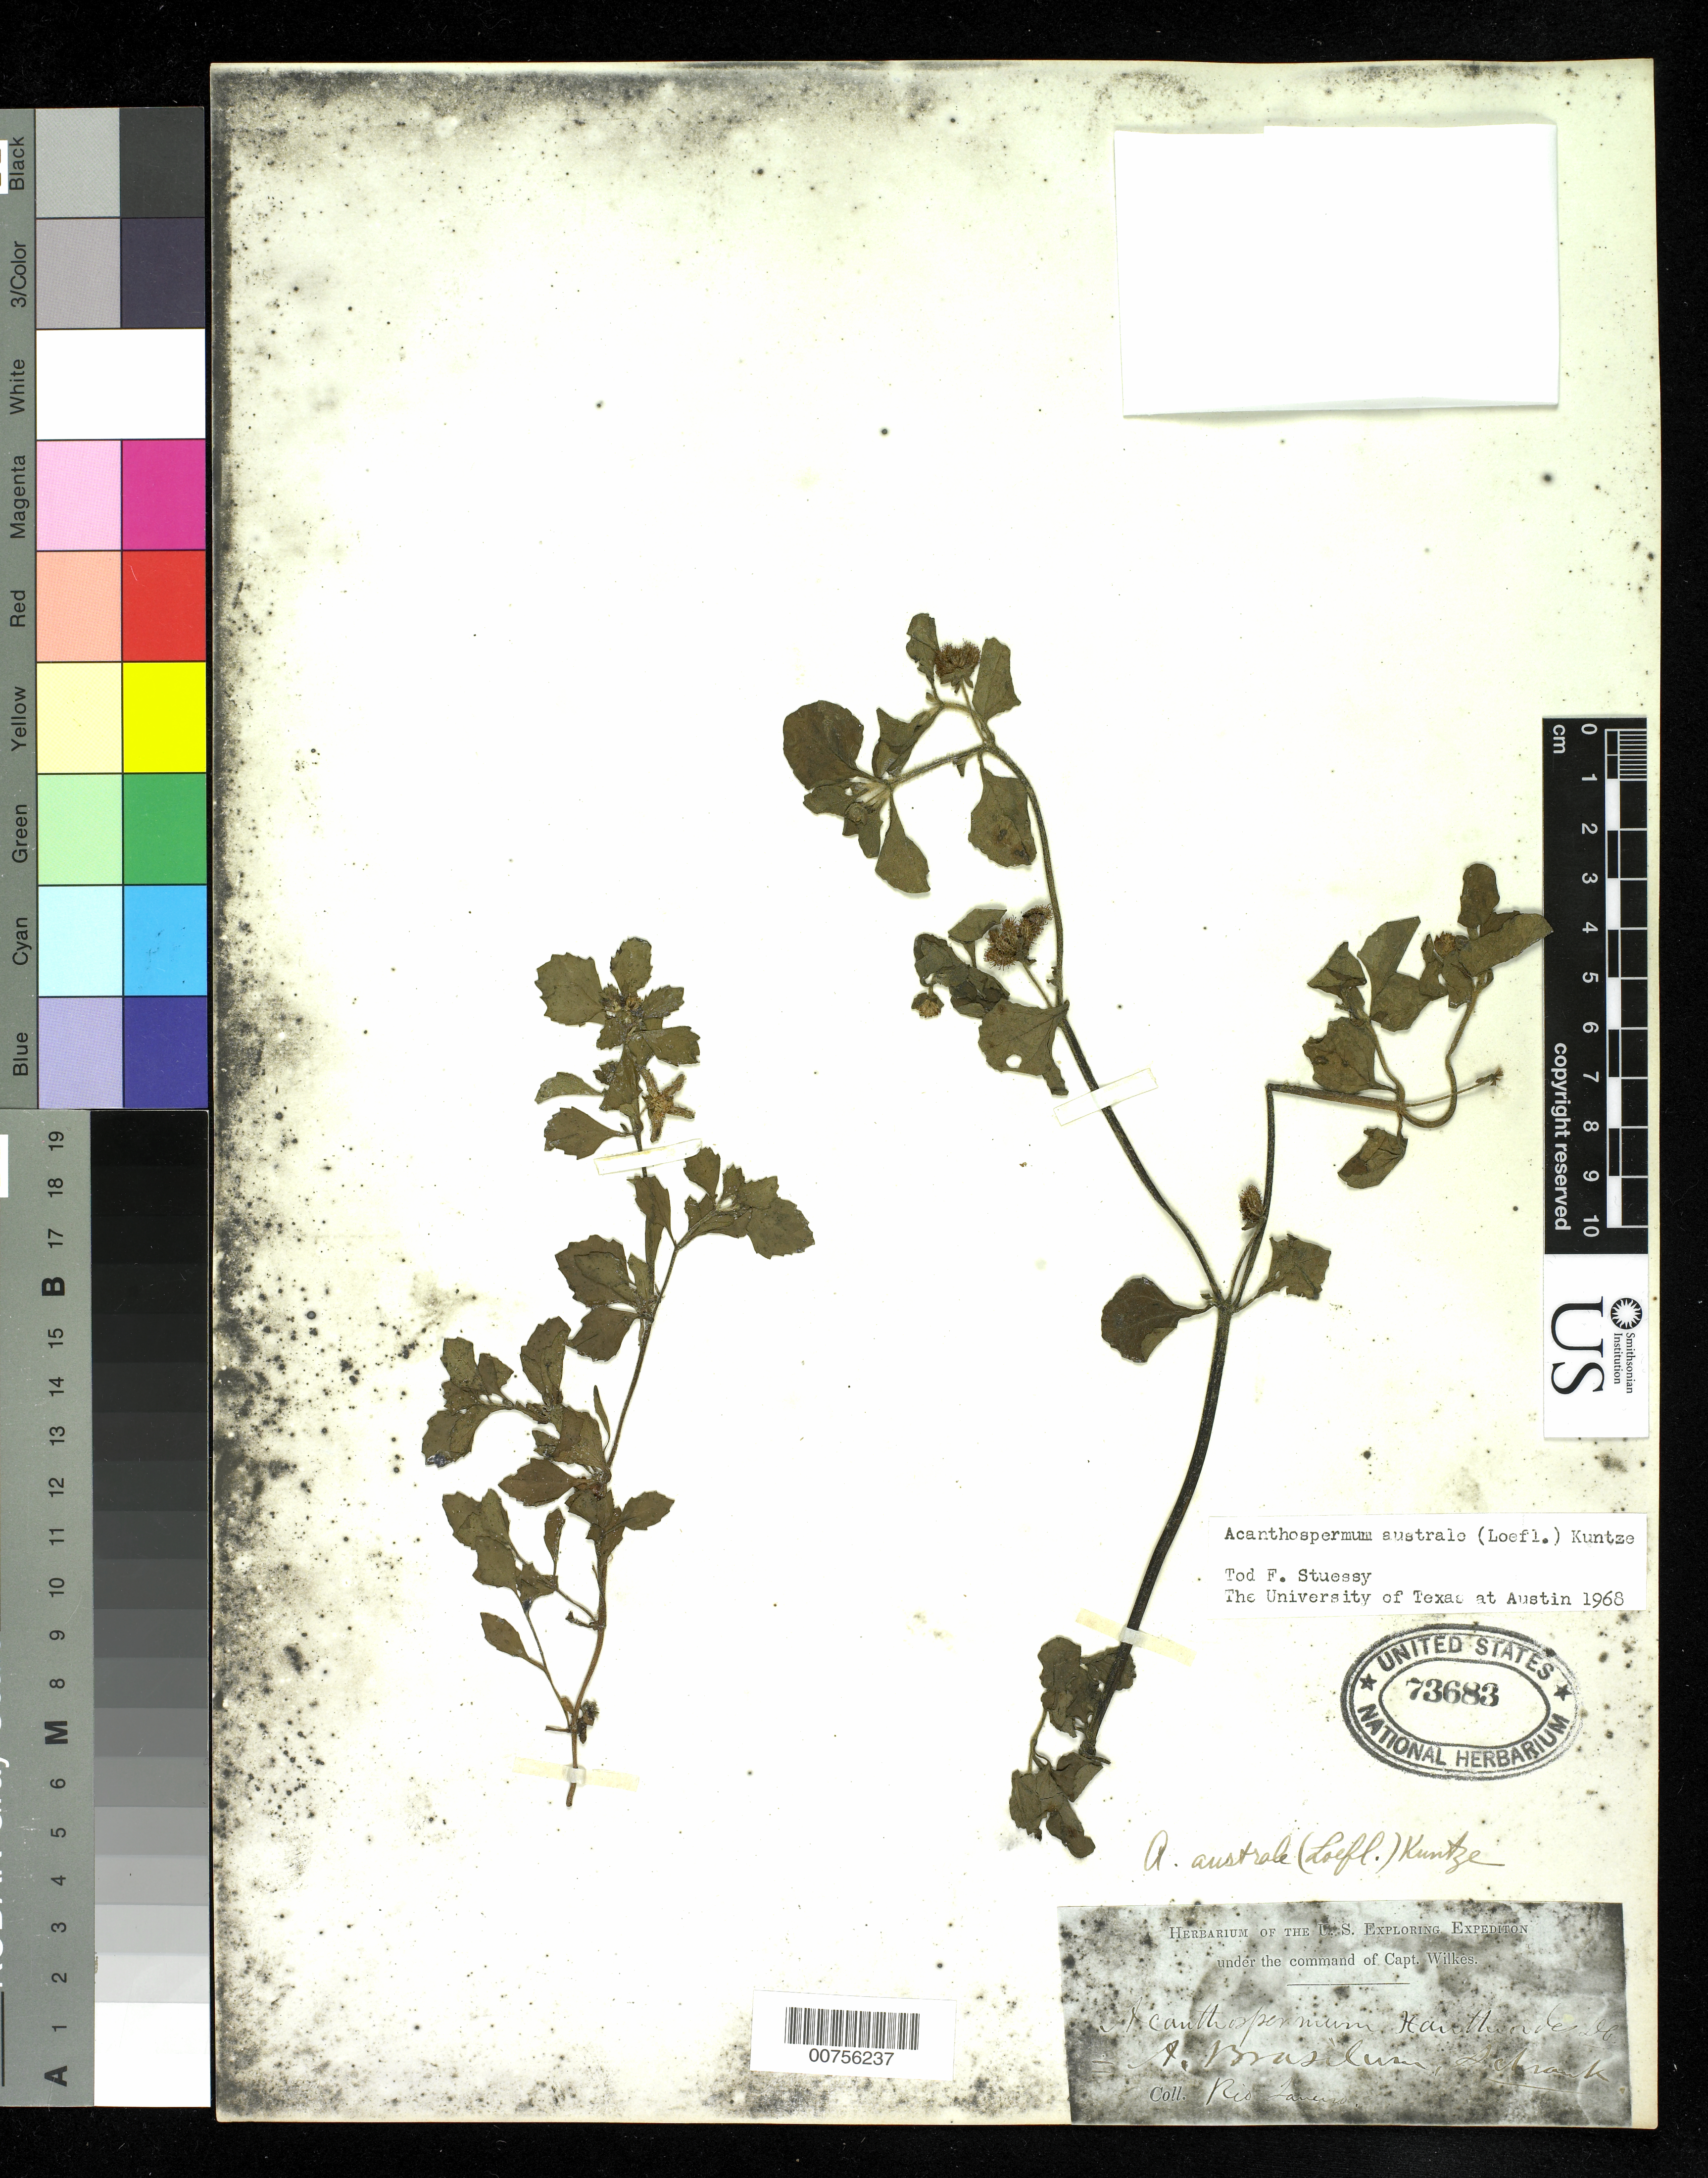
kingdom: Plantae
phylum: Tracheophyta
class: Magnoliopsida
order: Asterales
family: Asteraceae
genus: Acanthospermum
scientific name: Acanthospermum australe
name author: (Loefl.) Kuntze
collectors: Wilkes Explor. Exped.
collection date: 1838/1842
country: Brazil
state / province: Rio de Janeiro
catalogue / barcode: US 73683